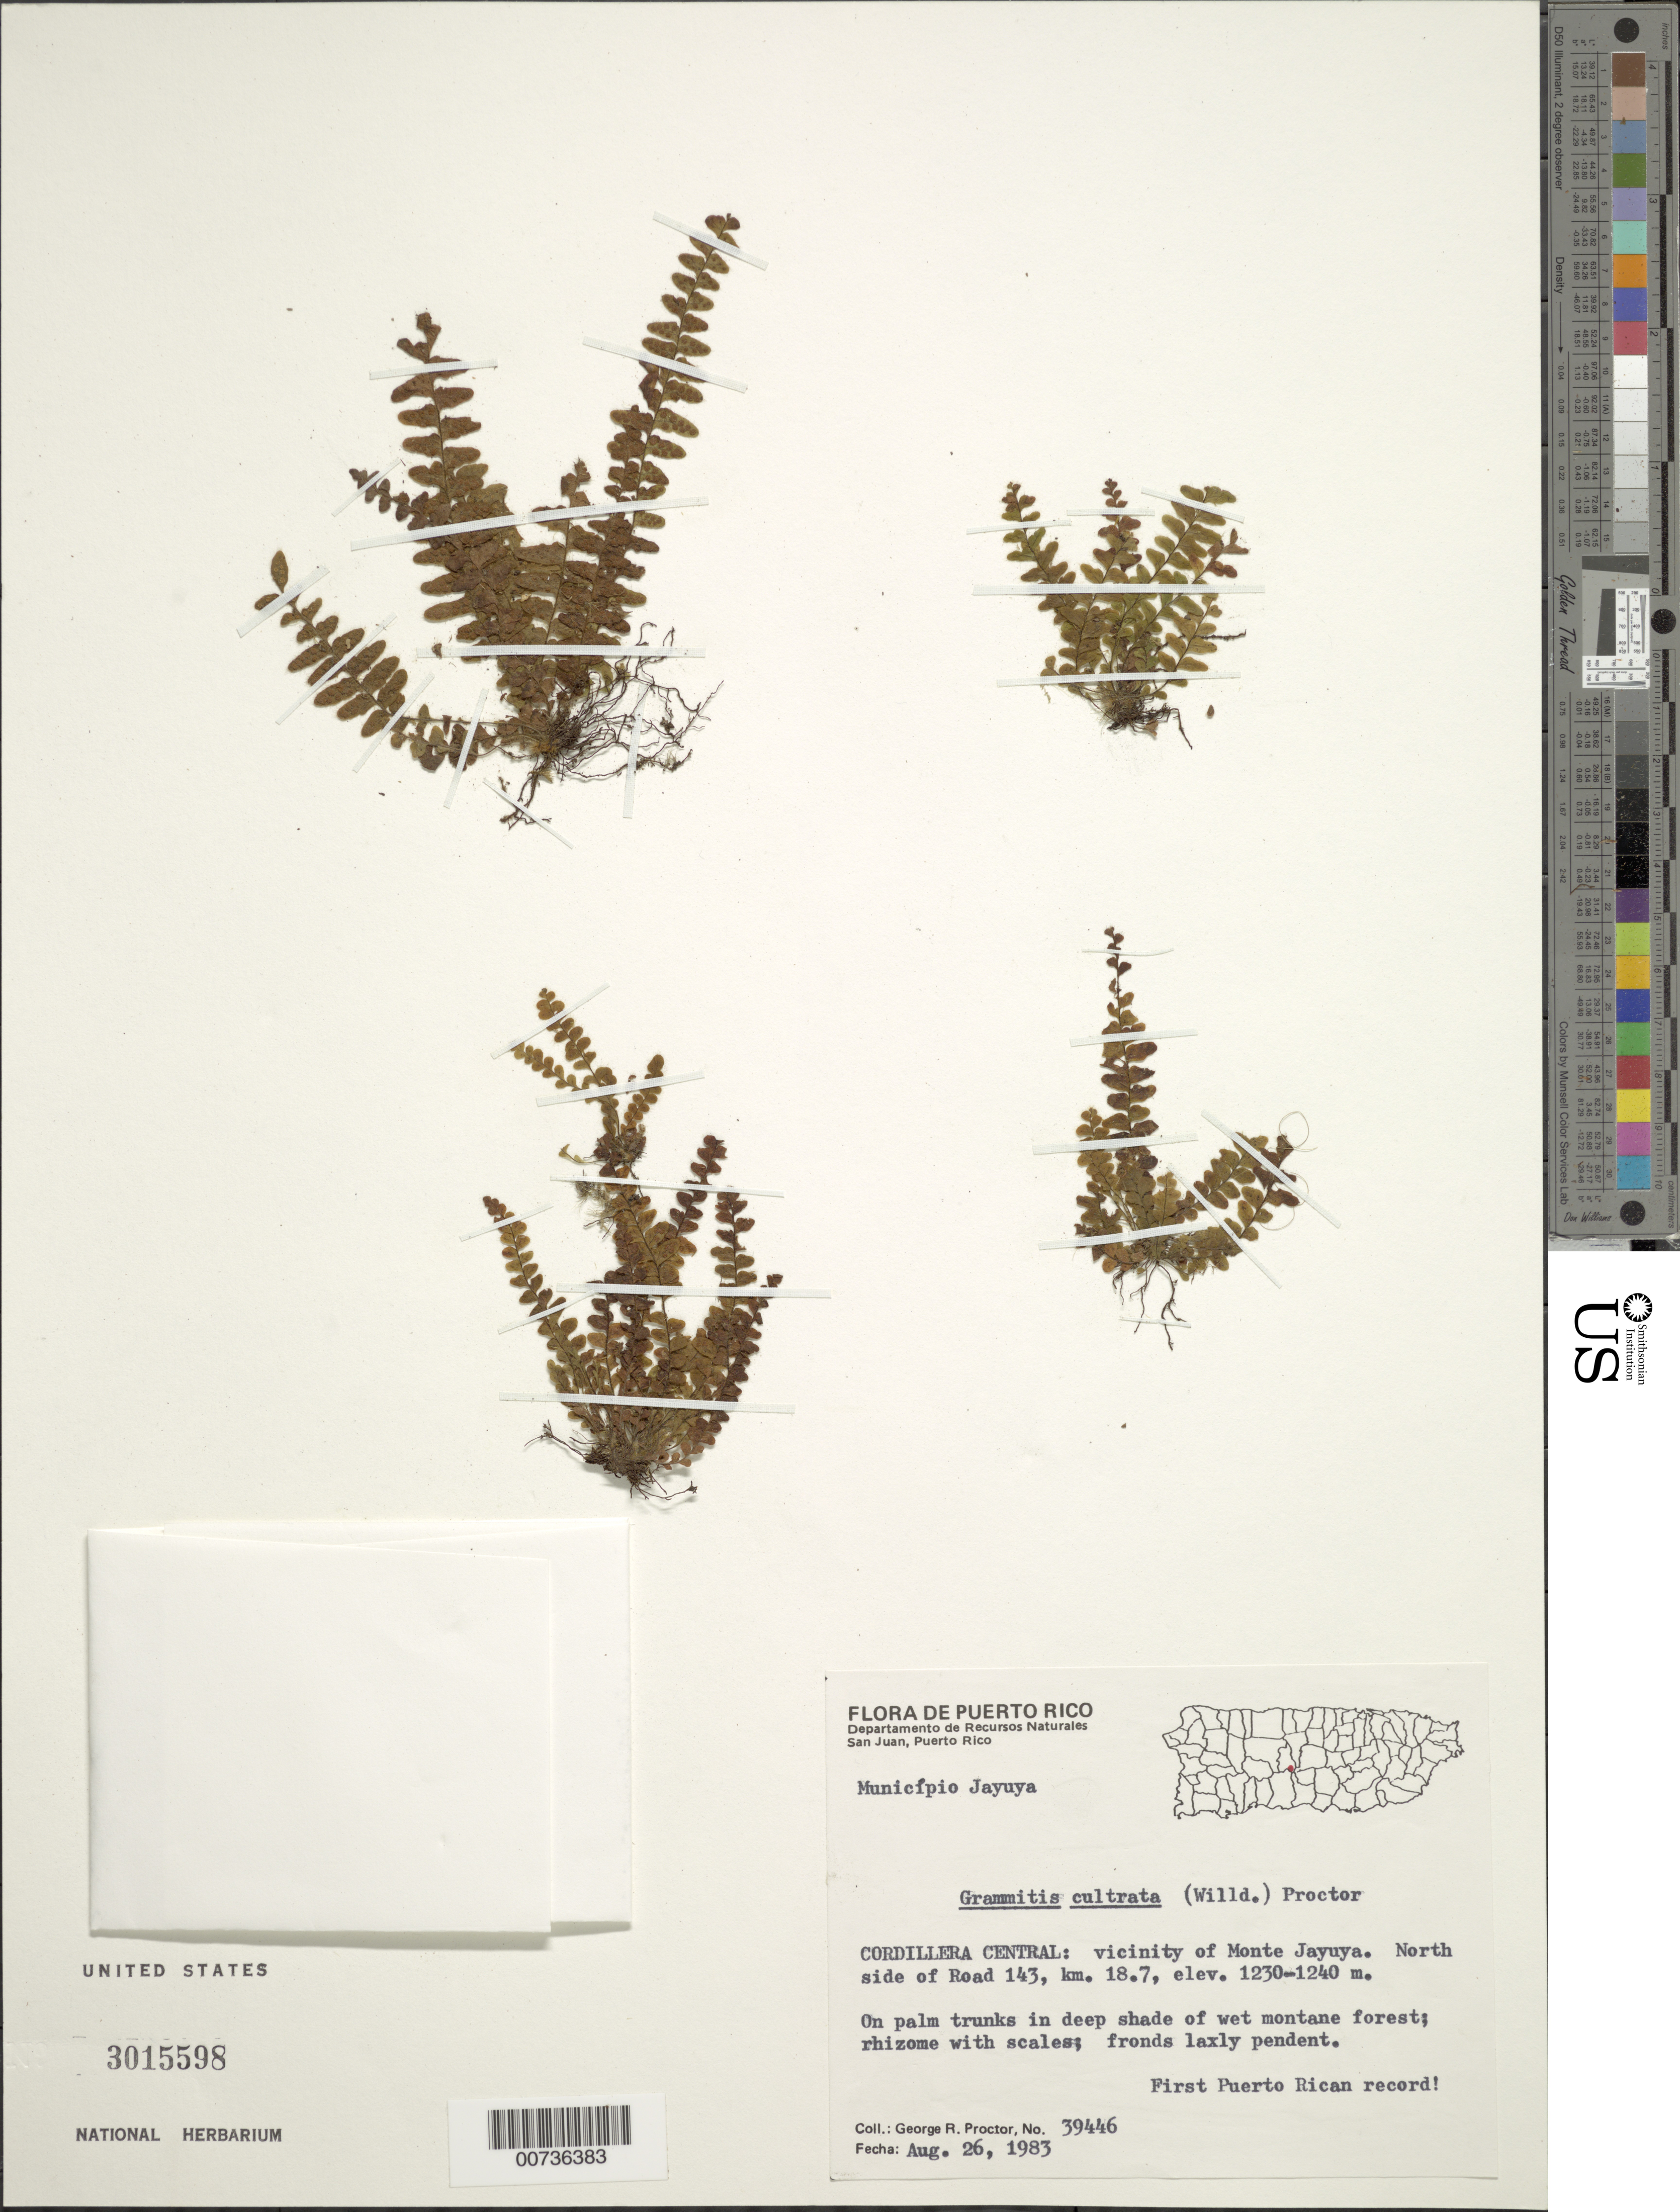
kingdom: Plantae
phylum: Tracheophyta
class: Polypodiopsida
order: Polypodiales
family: Polypodiaceae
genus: Alansmia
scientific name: Alansmia cultrata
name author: (Bory ex Willd.) Moguel & M. Kessler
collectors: G. R. Proctor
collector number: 39446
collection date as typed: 26 Aug 1983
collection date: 1983-08-26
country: Puerto Rico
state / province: Jayuya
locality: Cordillera Central: vicinity of Monte Jayuya. North side of Road 143, km. 18.7. Municipio Jayuya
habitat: On palm trunks in deep shade of wet montane forest; rhizome with scales; fronds laxly pendent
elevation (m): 1230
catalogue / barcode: US 3015598